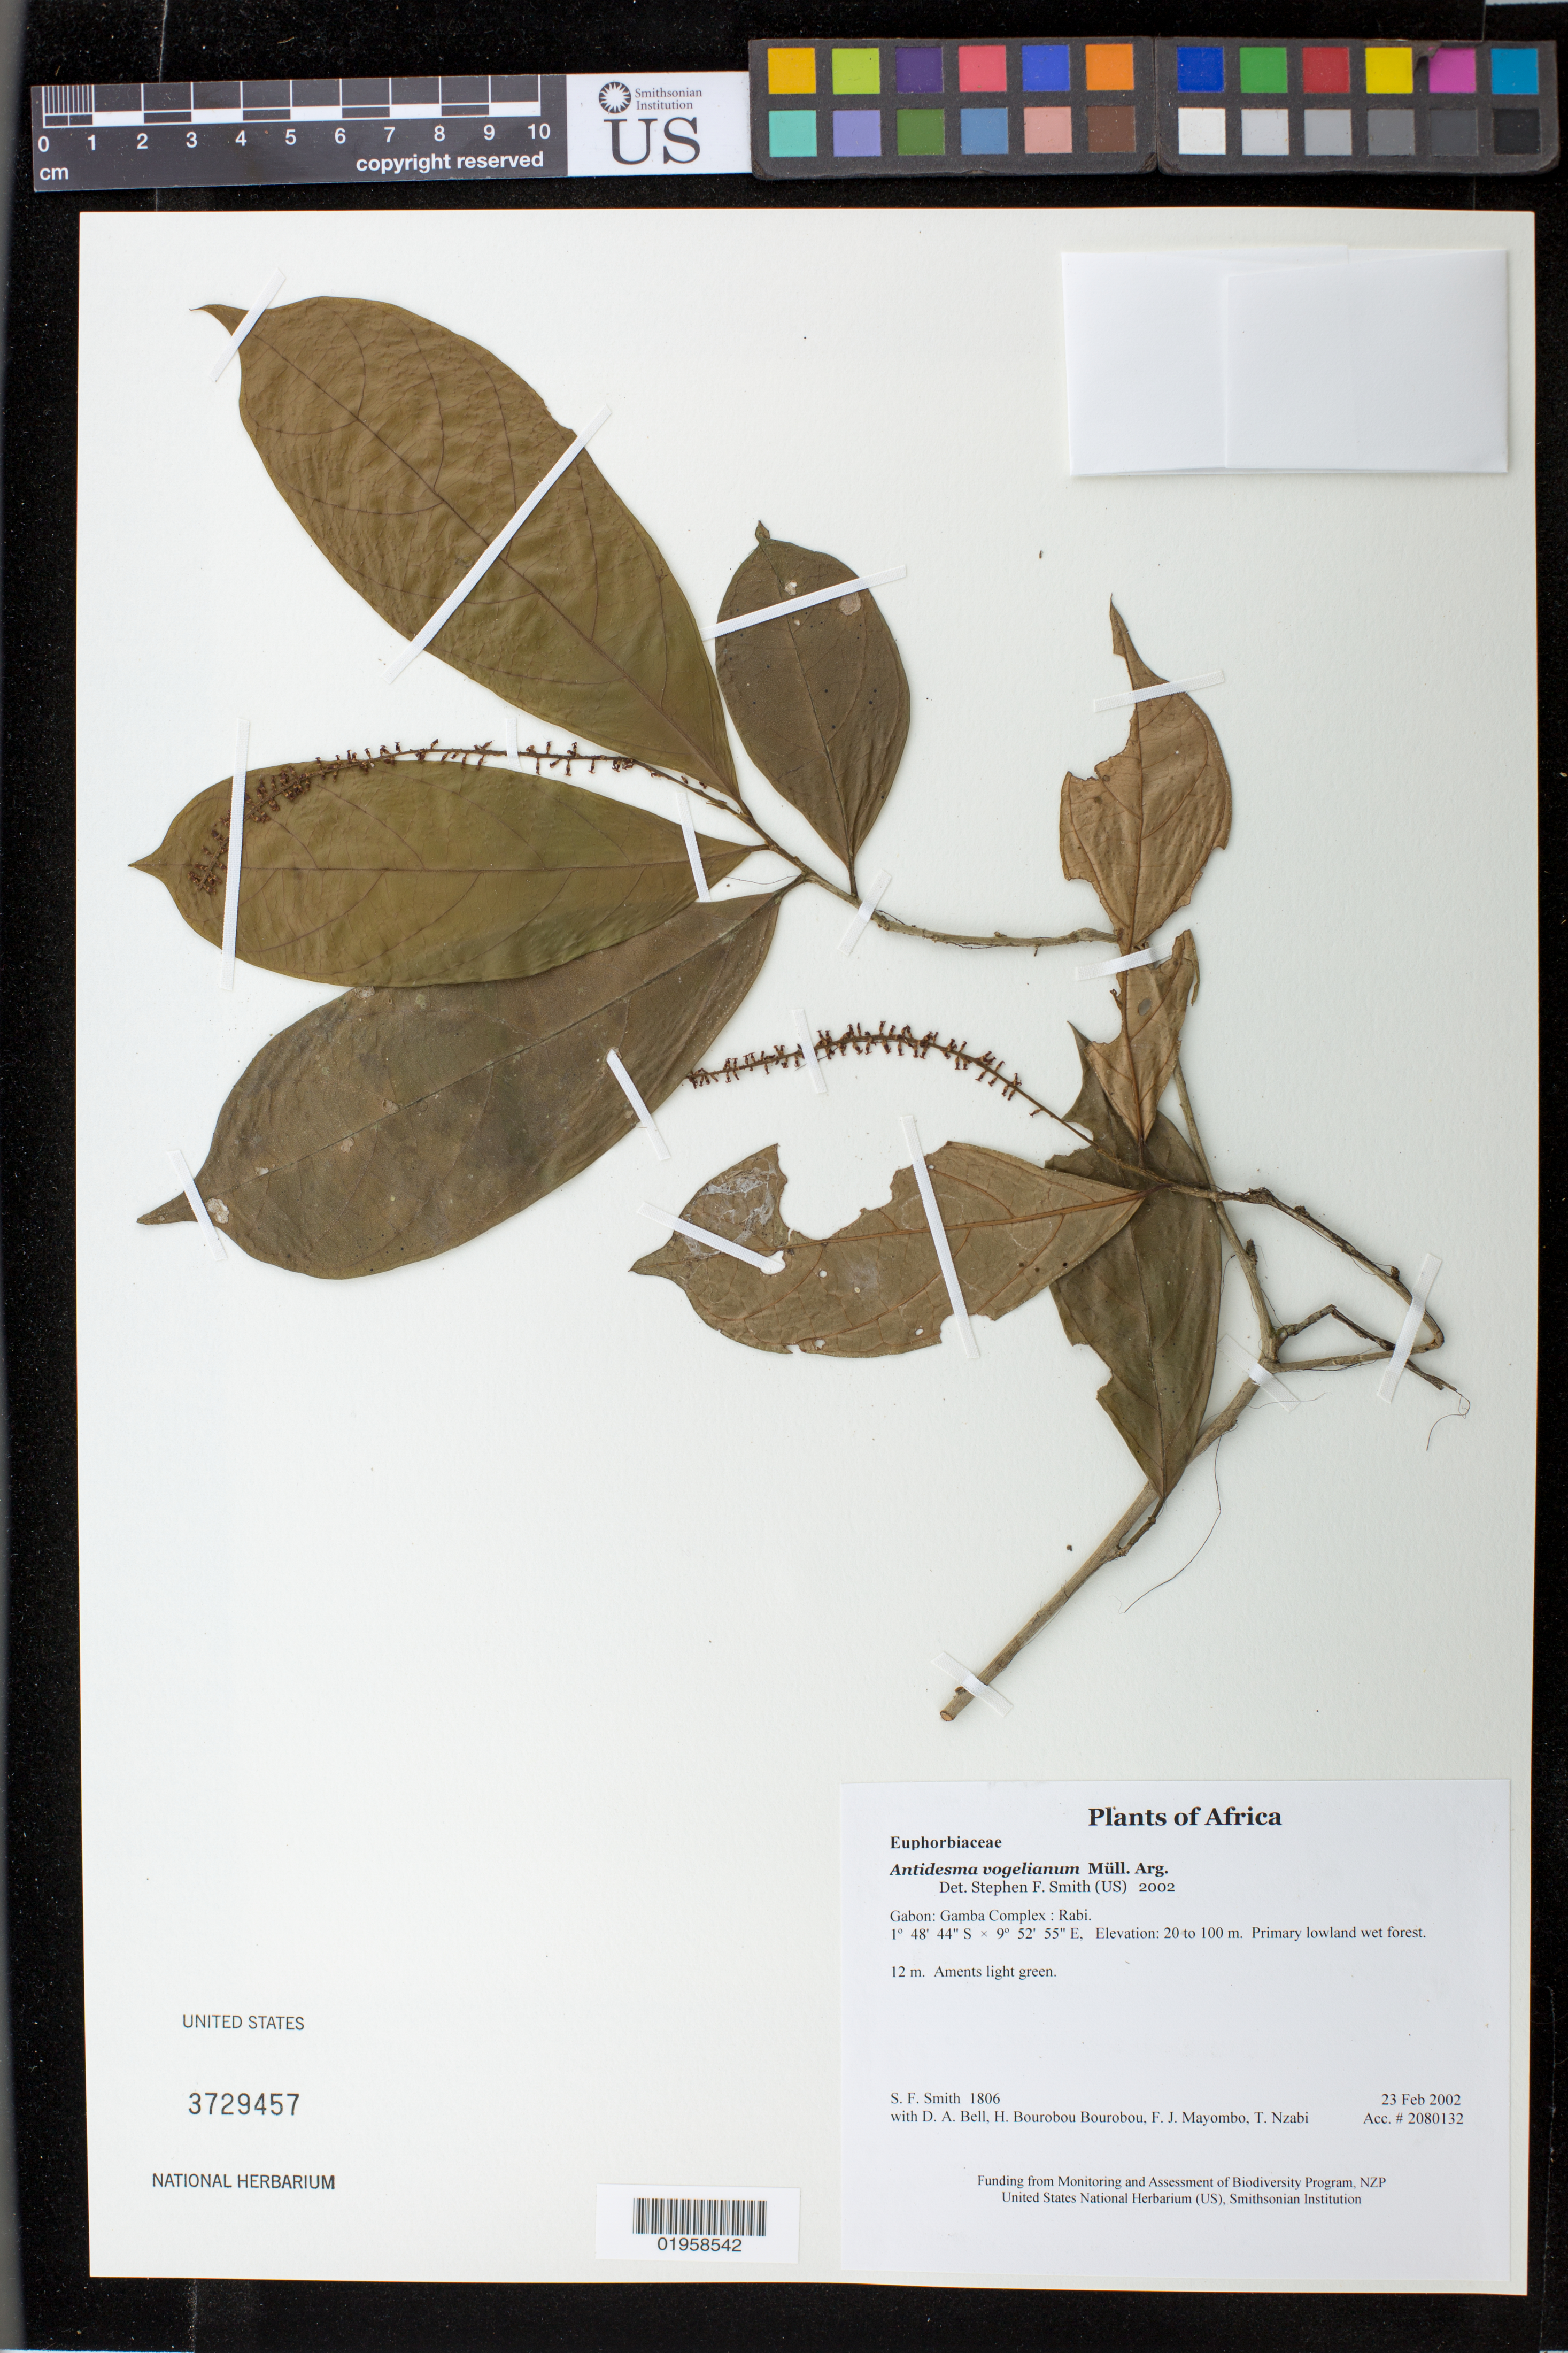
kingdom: Plantae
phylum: Tracheophyta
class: Magnoliopsida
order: Malpighiales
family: Phyllanthaceae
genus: Antidesma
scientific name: Antidesma vogelianum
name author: Müll. Arg.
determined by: Smith, Stephen F., (US), NMNH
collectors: S.F. Smith, D. A. Bell, H. Bourobou Bourobou & F. J. Mayombo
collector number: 1806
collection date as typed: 23 Feb 2002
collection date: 2002-02-23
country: Gabon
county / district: Gamba Complex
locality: Rabi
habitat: Primary lowland wet forest.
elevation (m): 20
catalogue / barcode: US 3729457